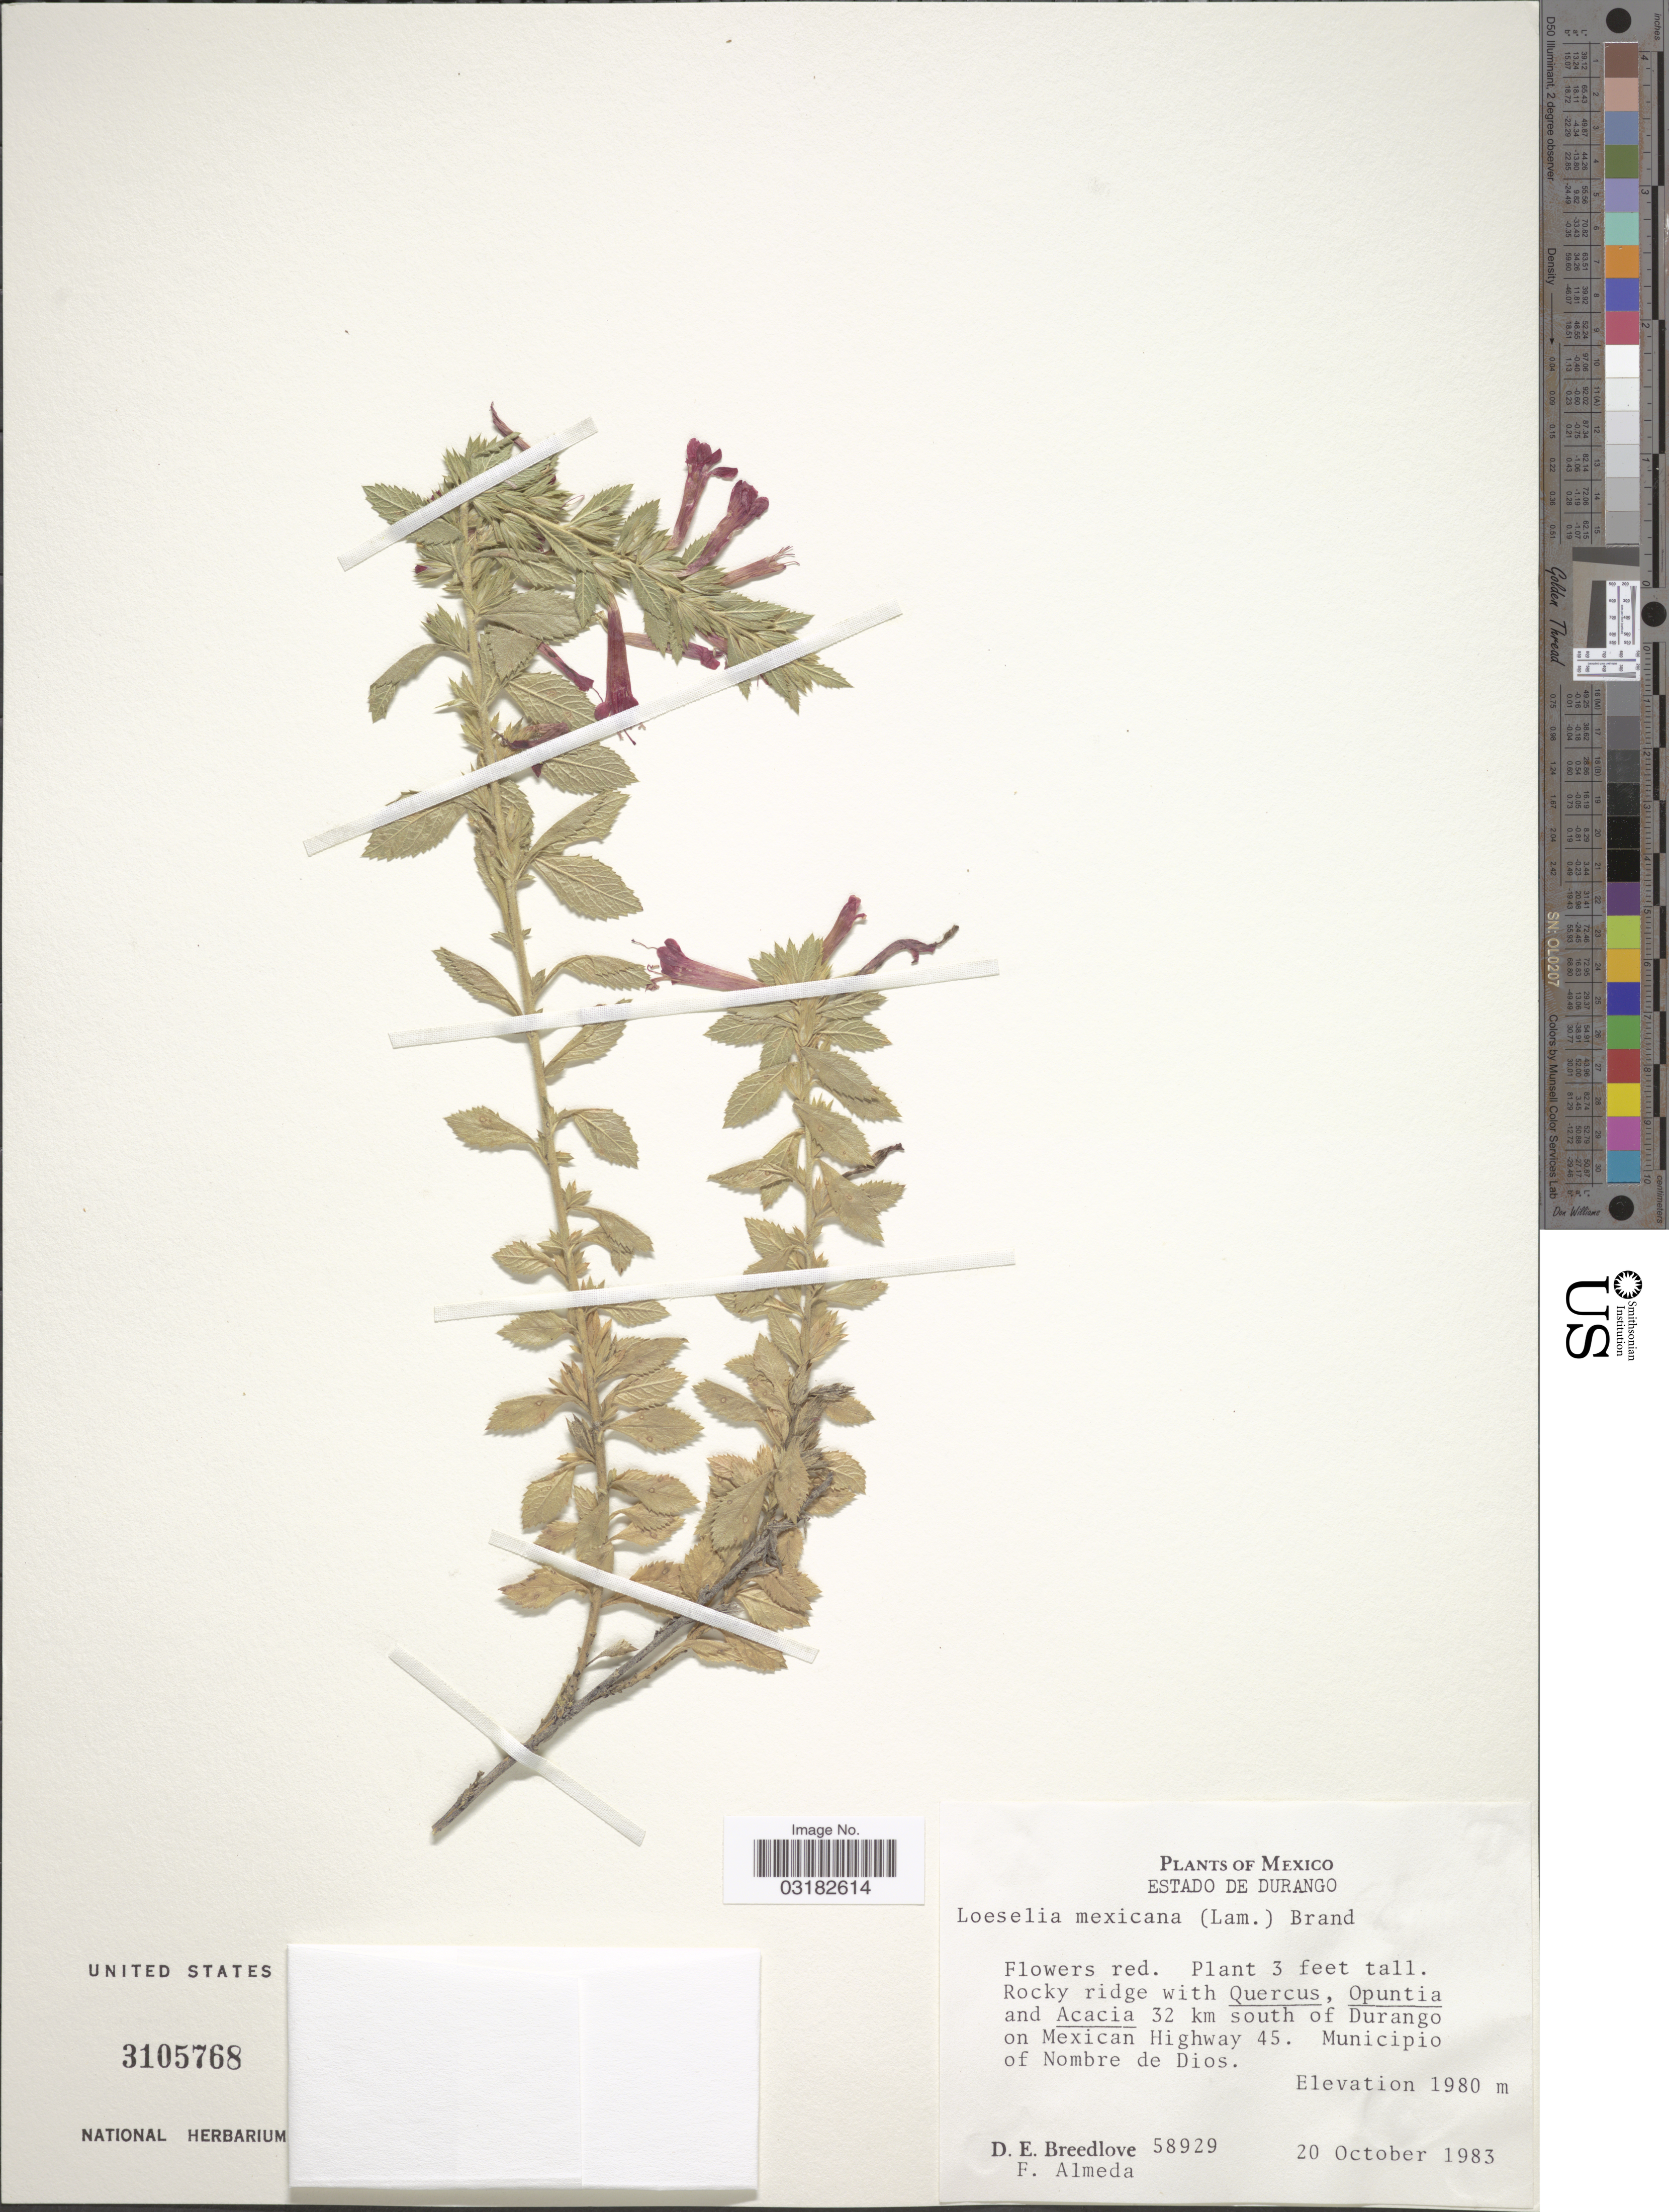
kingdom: Plantae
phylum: Tracheophyta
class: Magnoliopsida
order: Ericales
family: Polemoniaceae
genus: Loeselia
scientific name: Loeselia mexicana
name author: (Lam.) Brand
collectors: D. E. Breedlove & F. Almeda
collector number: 58929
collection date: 1983-10-20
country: Mexico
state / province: Durango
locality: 32 km south of Durango on Mexican Highway 45. Municipio of Nombre de Dios.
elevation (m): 1980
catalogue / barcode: US 3105768